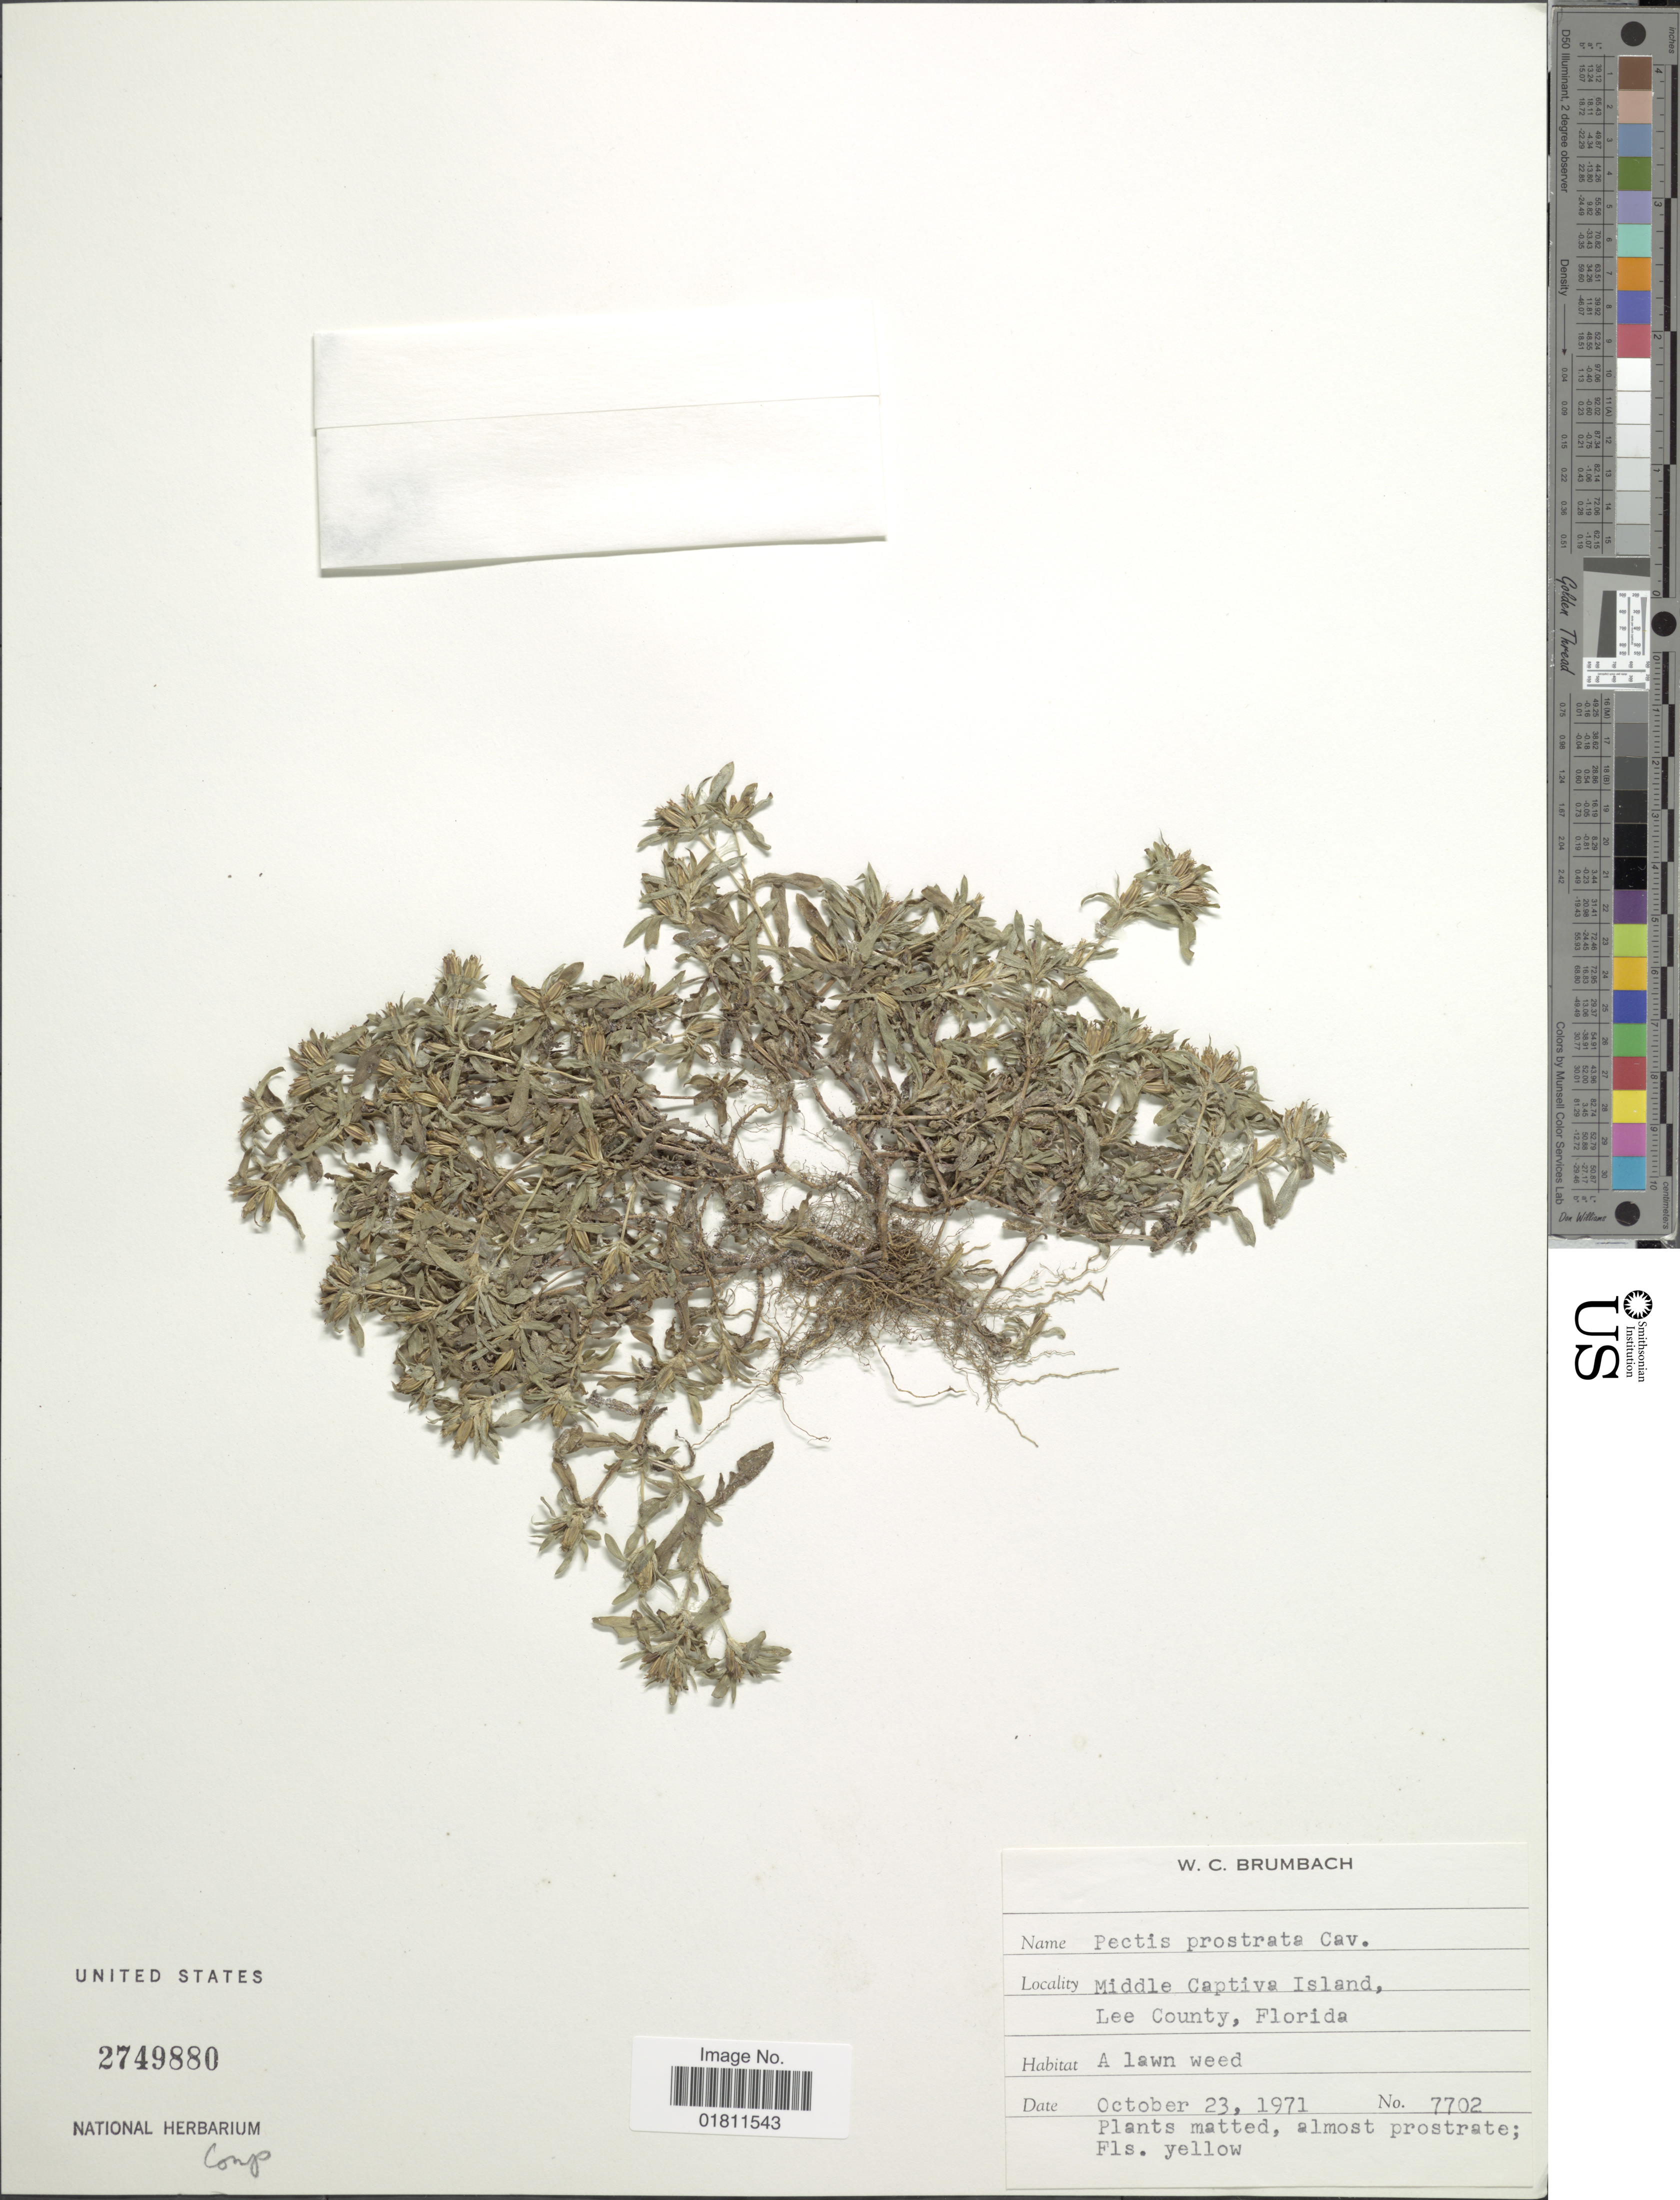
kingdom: Plantae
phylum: Tracheophyta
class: Magnoliopsida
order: Asterales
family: Asteraceae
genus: Pectis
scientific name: Pectis prostrata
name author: Cav.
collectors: W. C. Brumbach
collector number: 7702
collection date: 1971-01-23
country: United States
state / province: Florida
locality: Middle Captiva Island, Lee County, Florida.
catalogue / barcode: US 2749880